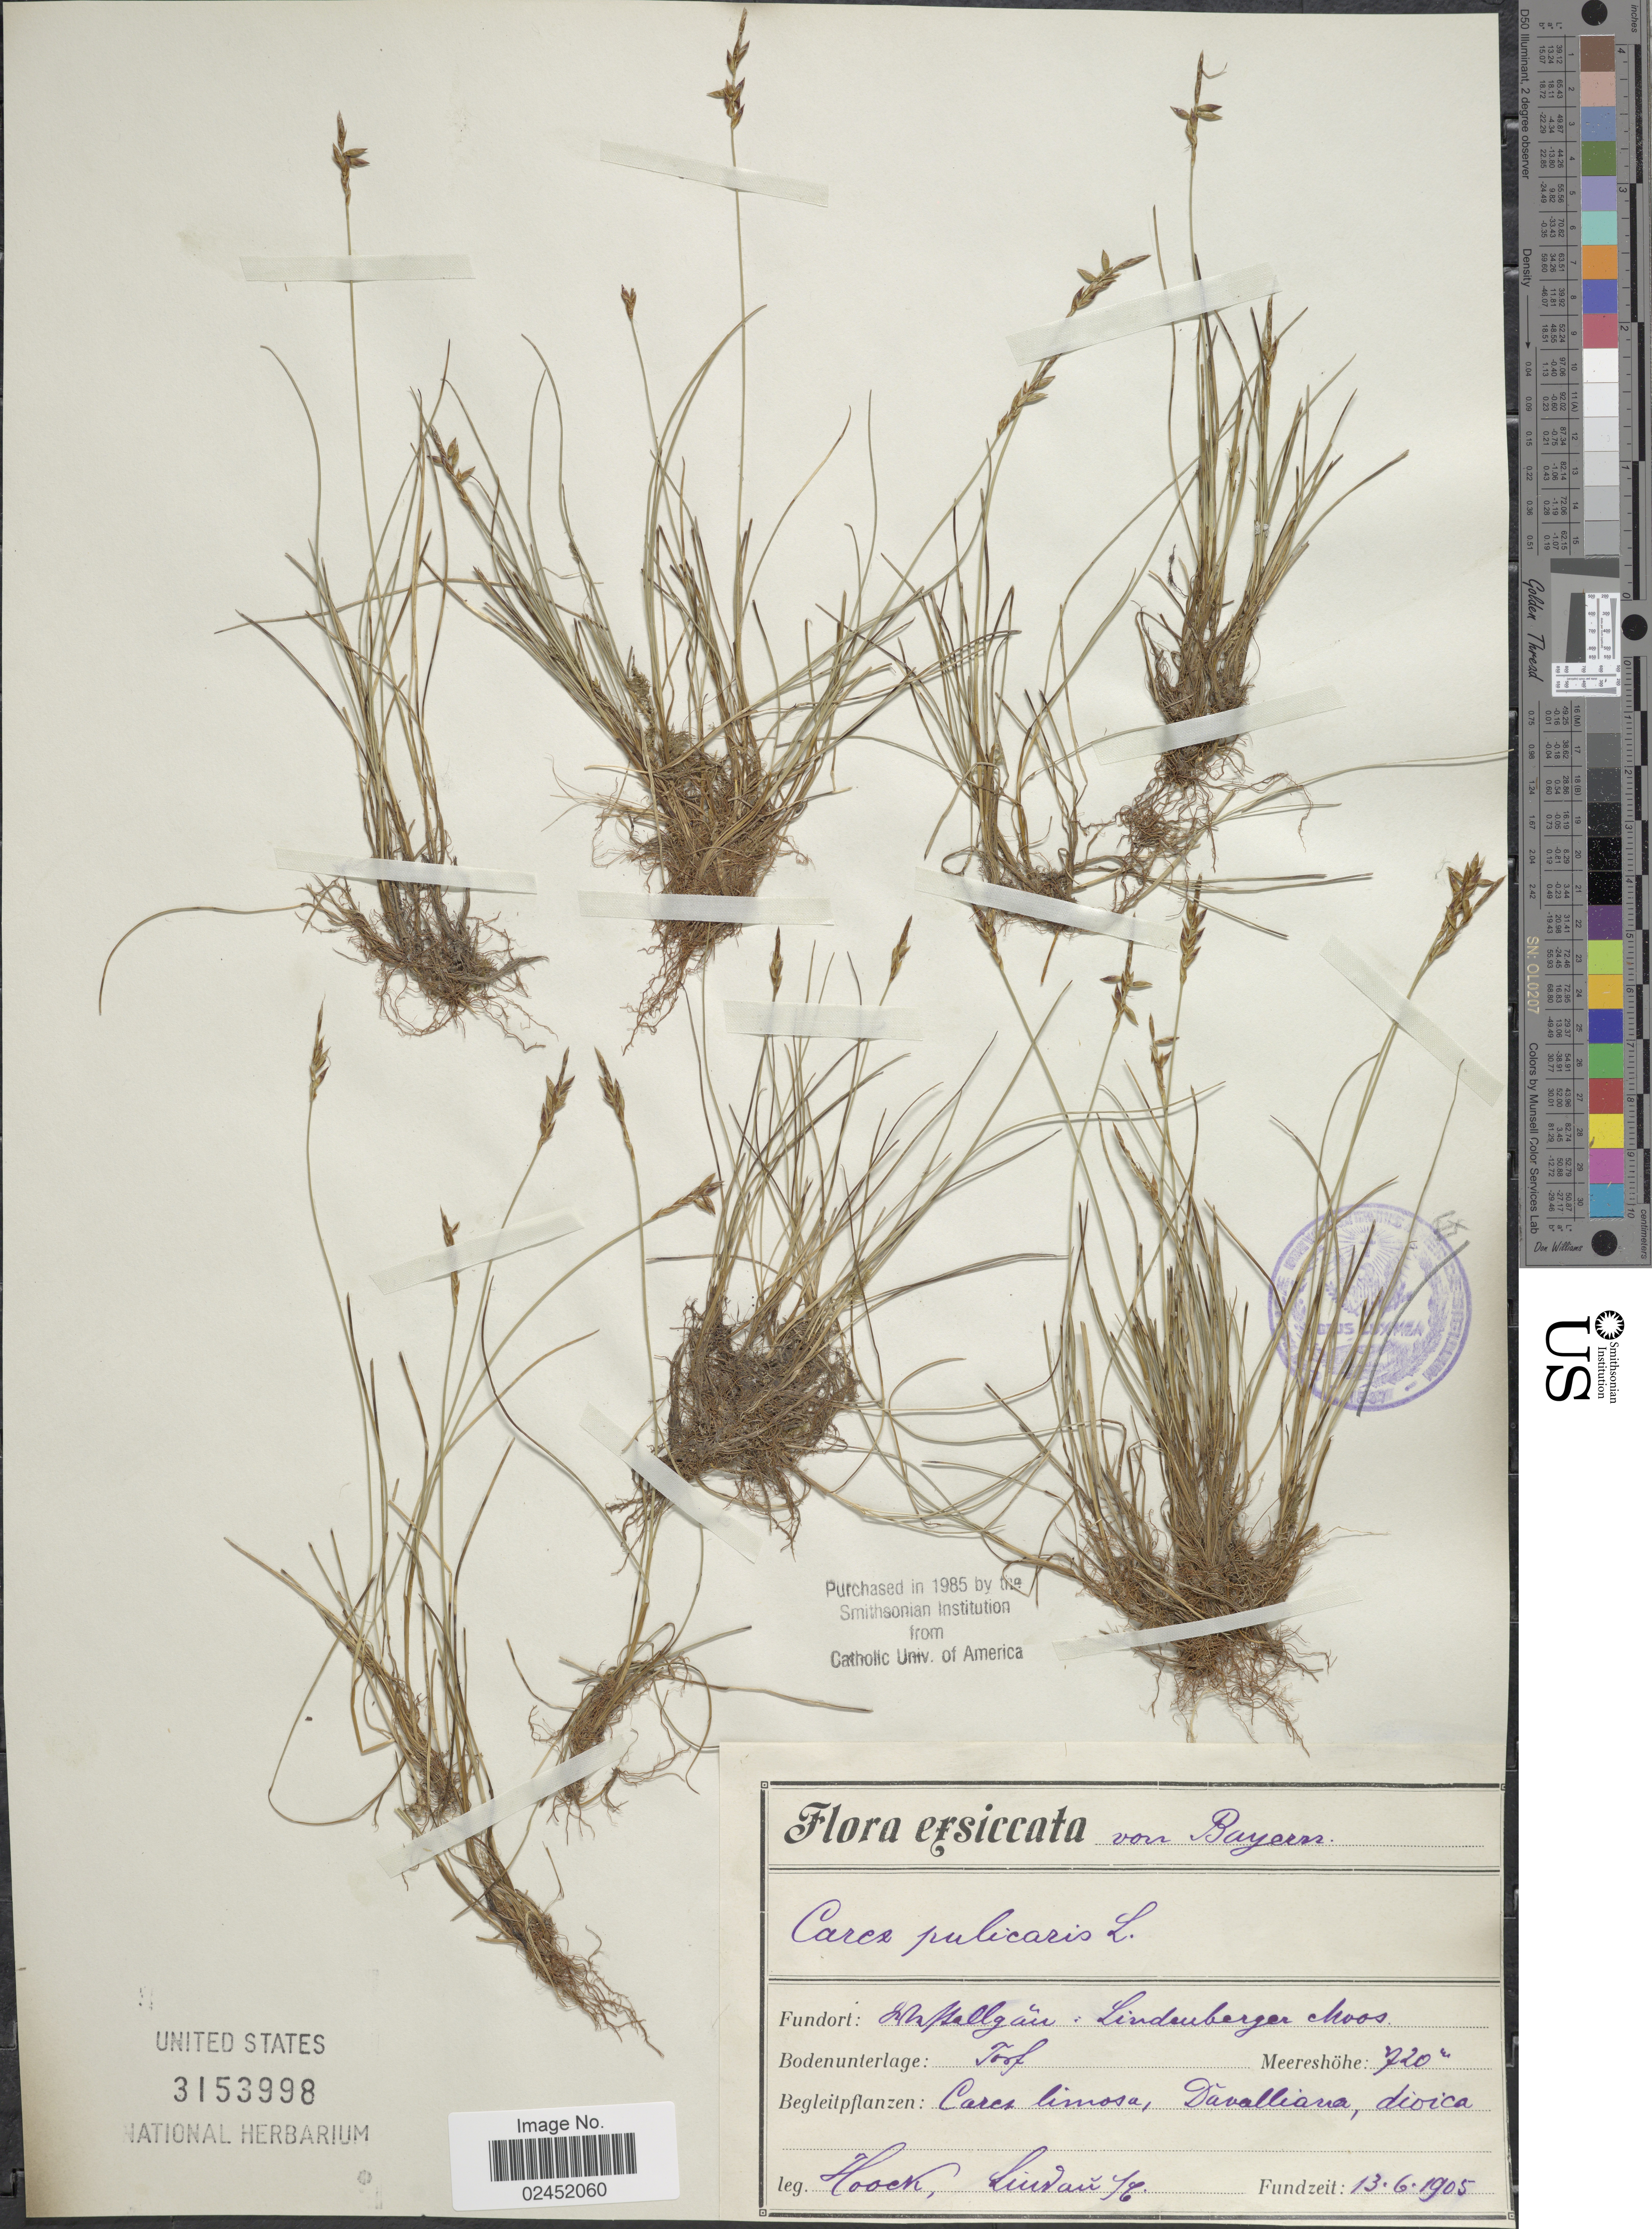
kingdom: Plantae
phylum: Tracheophyta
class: Liliopsida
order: Poales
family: Cyperaceae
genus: Carex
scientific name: Carex pulicaris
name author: L.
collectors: -. Hoock & Lindan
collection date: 1905-06-13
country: Germany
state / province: Bayern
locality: [illegible text]: Lindenbergen Moos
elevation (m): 720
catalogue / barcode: US 3153998